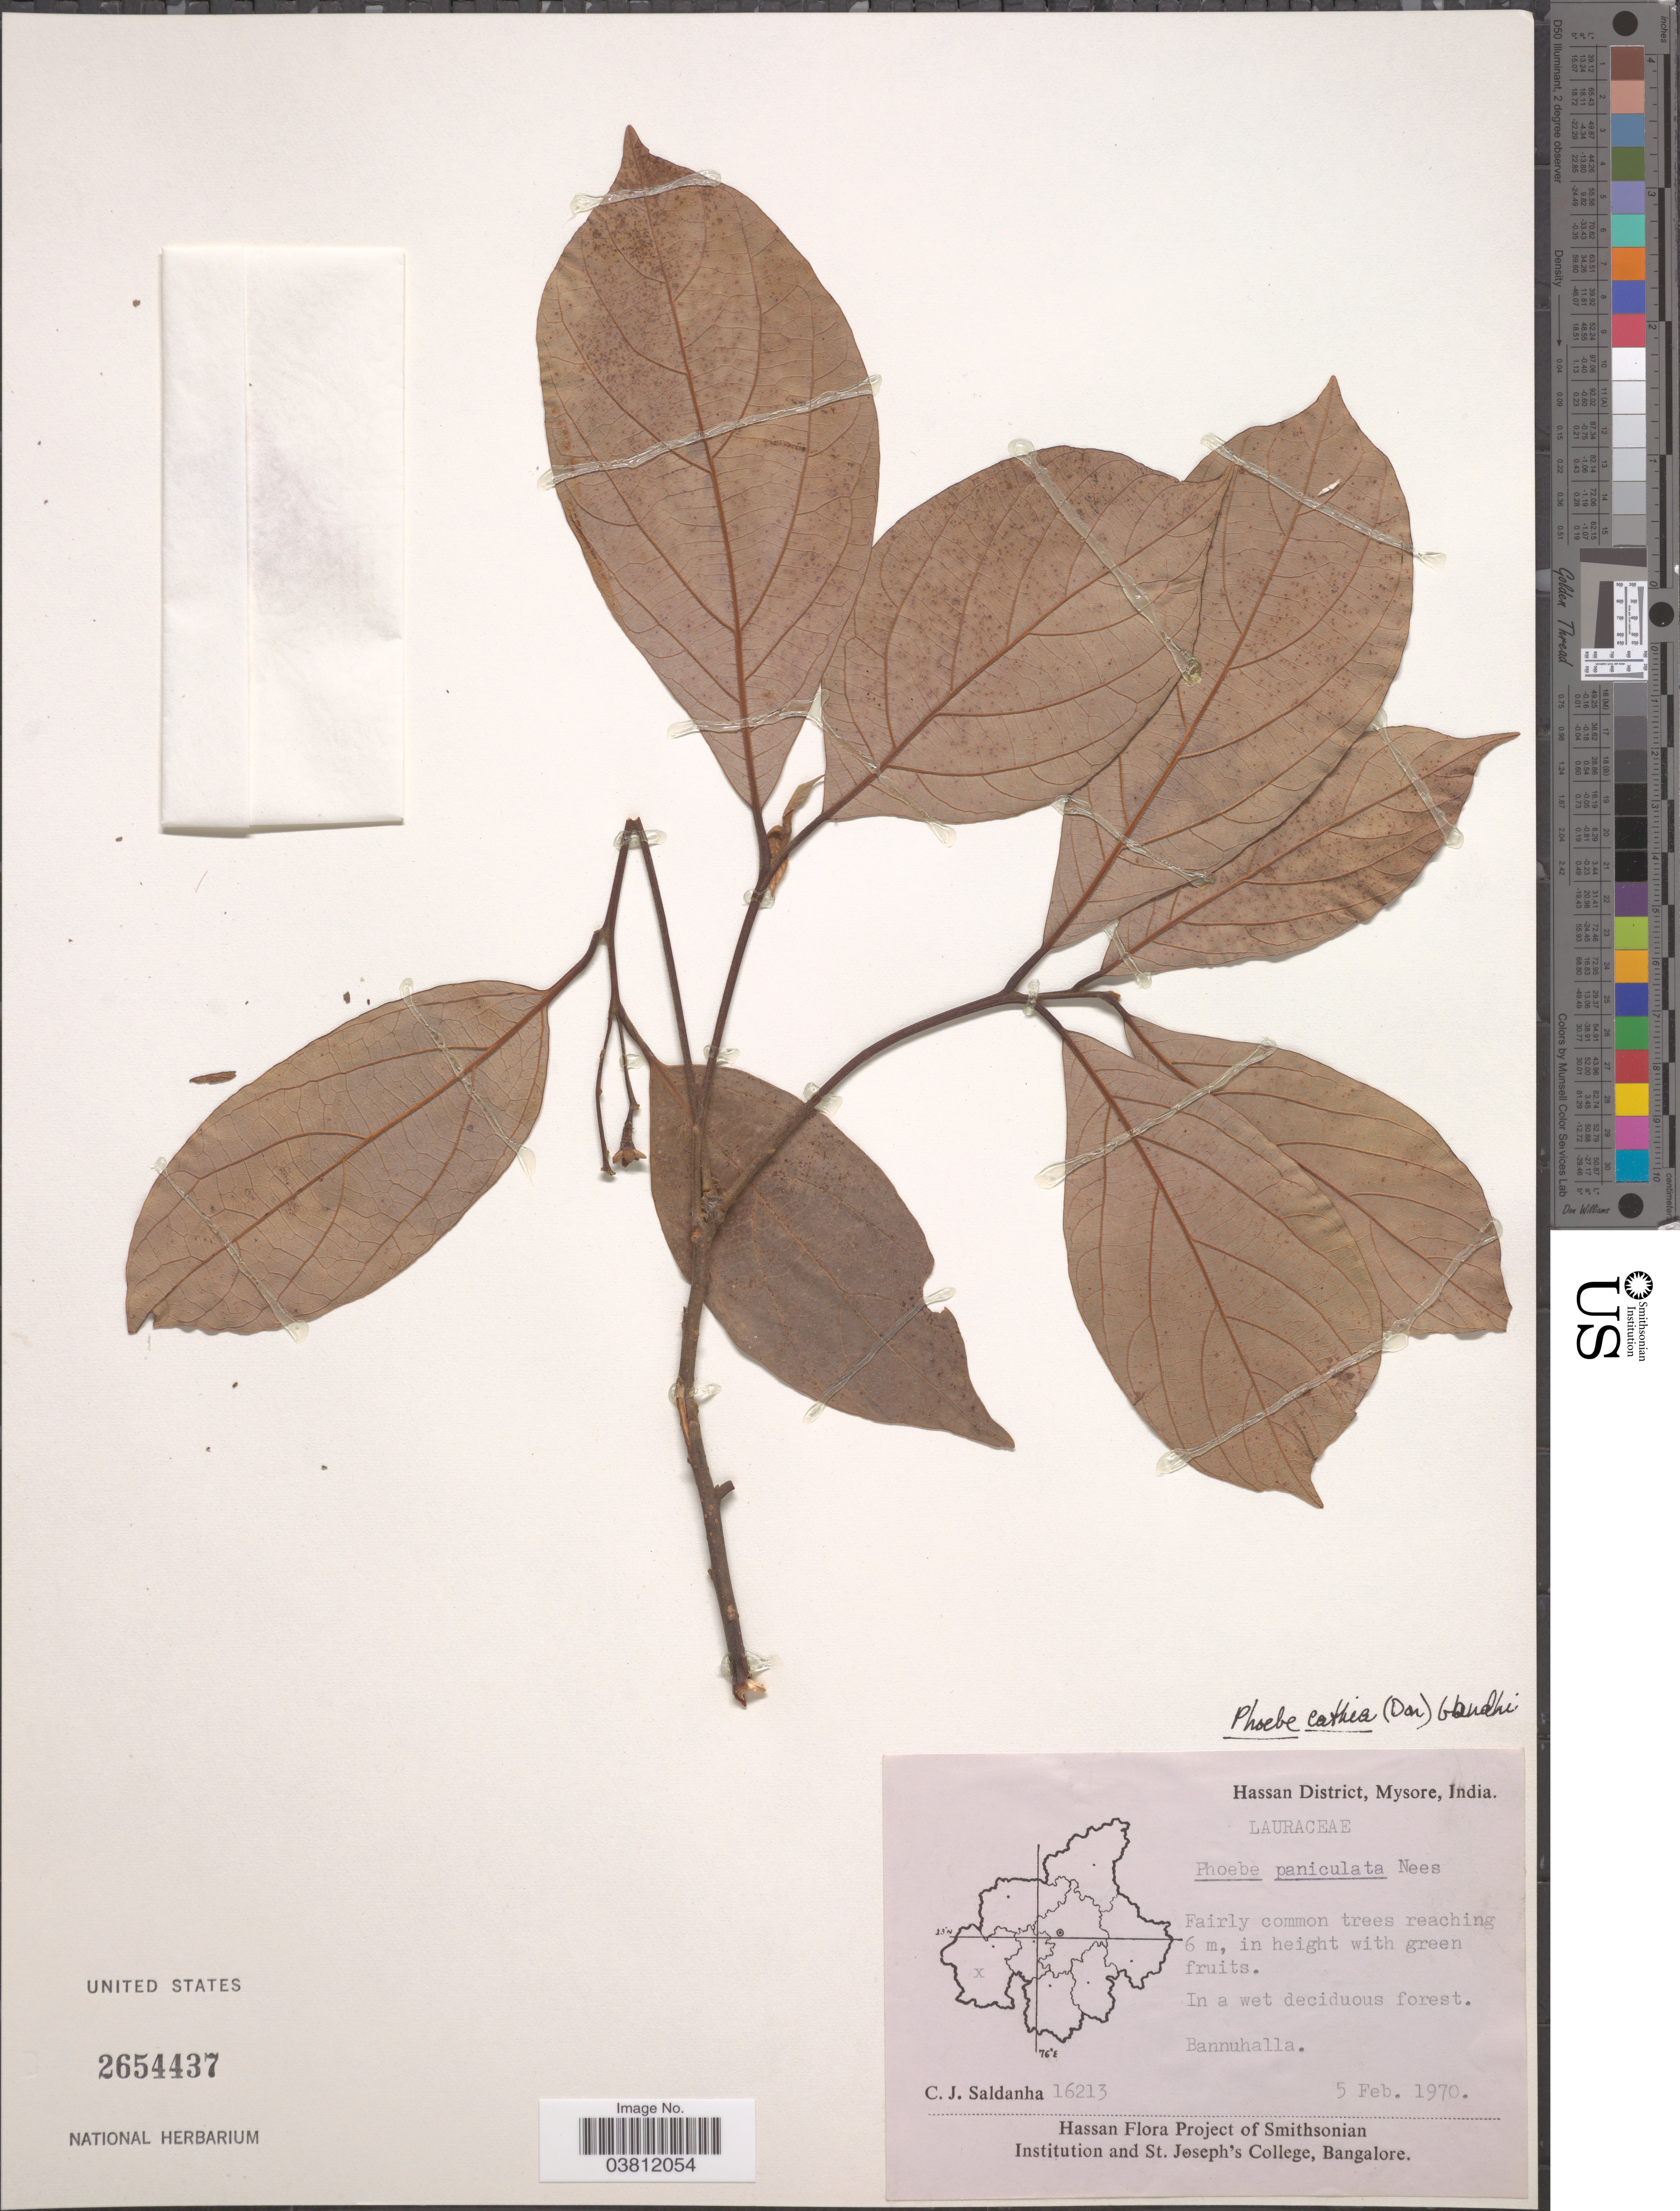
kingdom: Plantae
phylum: Tracheophyta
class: Magnoliopsida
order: Laurales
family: Lauraceae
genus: Phoebe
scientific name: Phoebe cathia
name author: (D. Don) Kosterm.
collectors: C. J. Saldanha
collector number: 16213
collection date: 1970-02-05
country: India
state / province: Karnataka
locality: Hassan District, Mysore. Bannuhalla.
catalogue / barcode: US 2654437